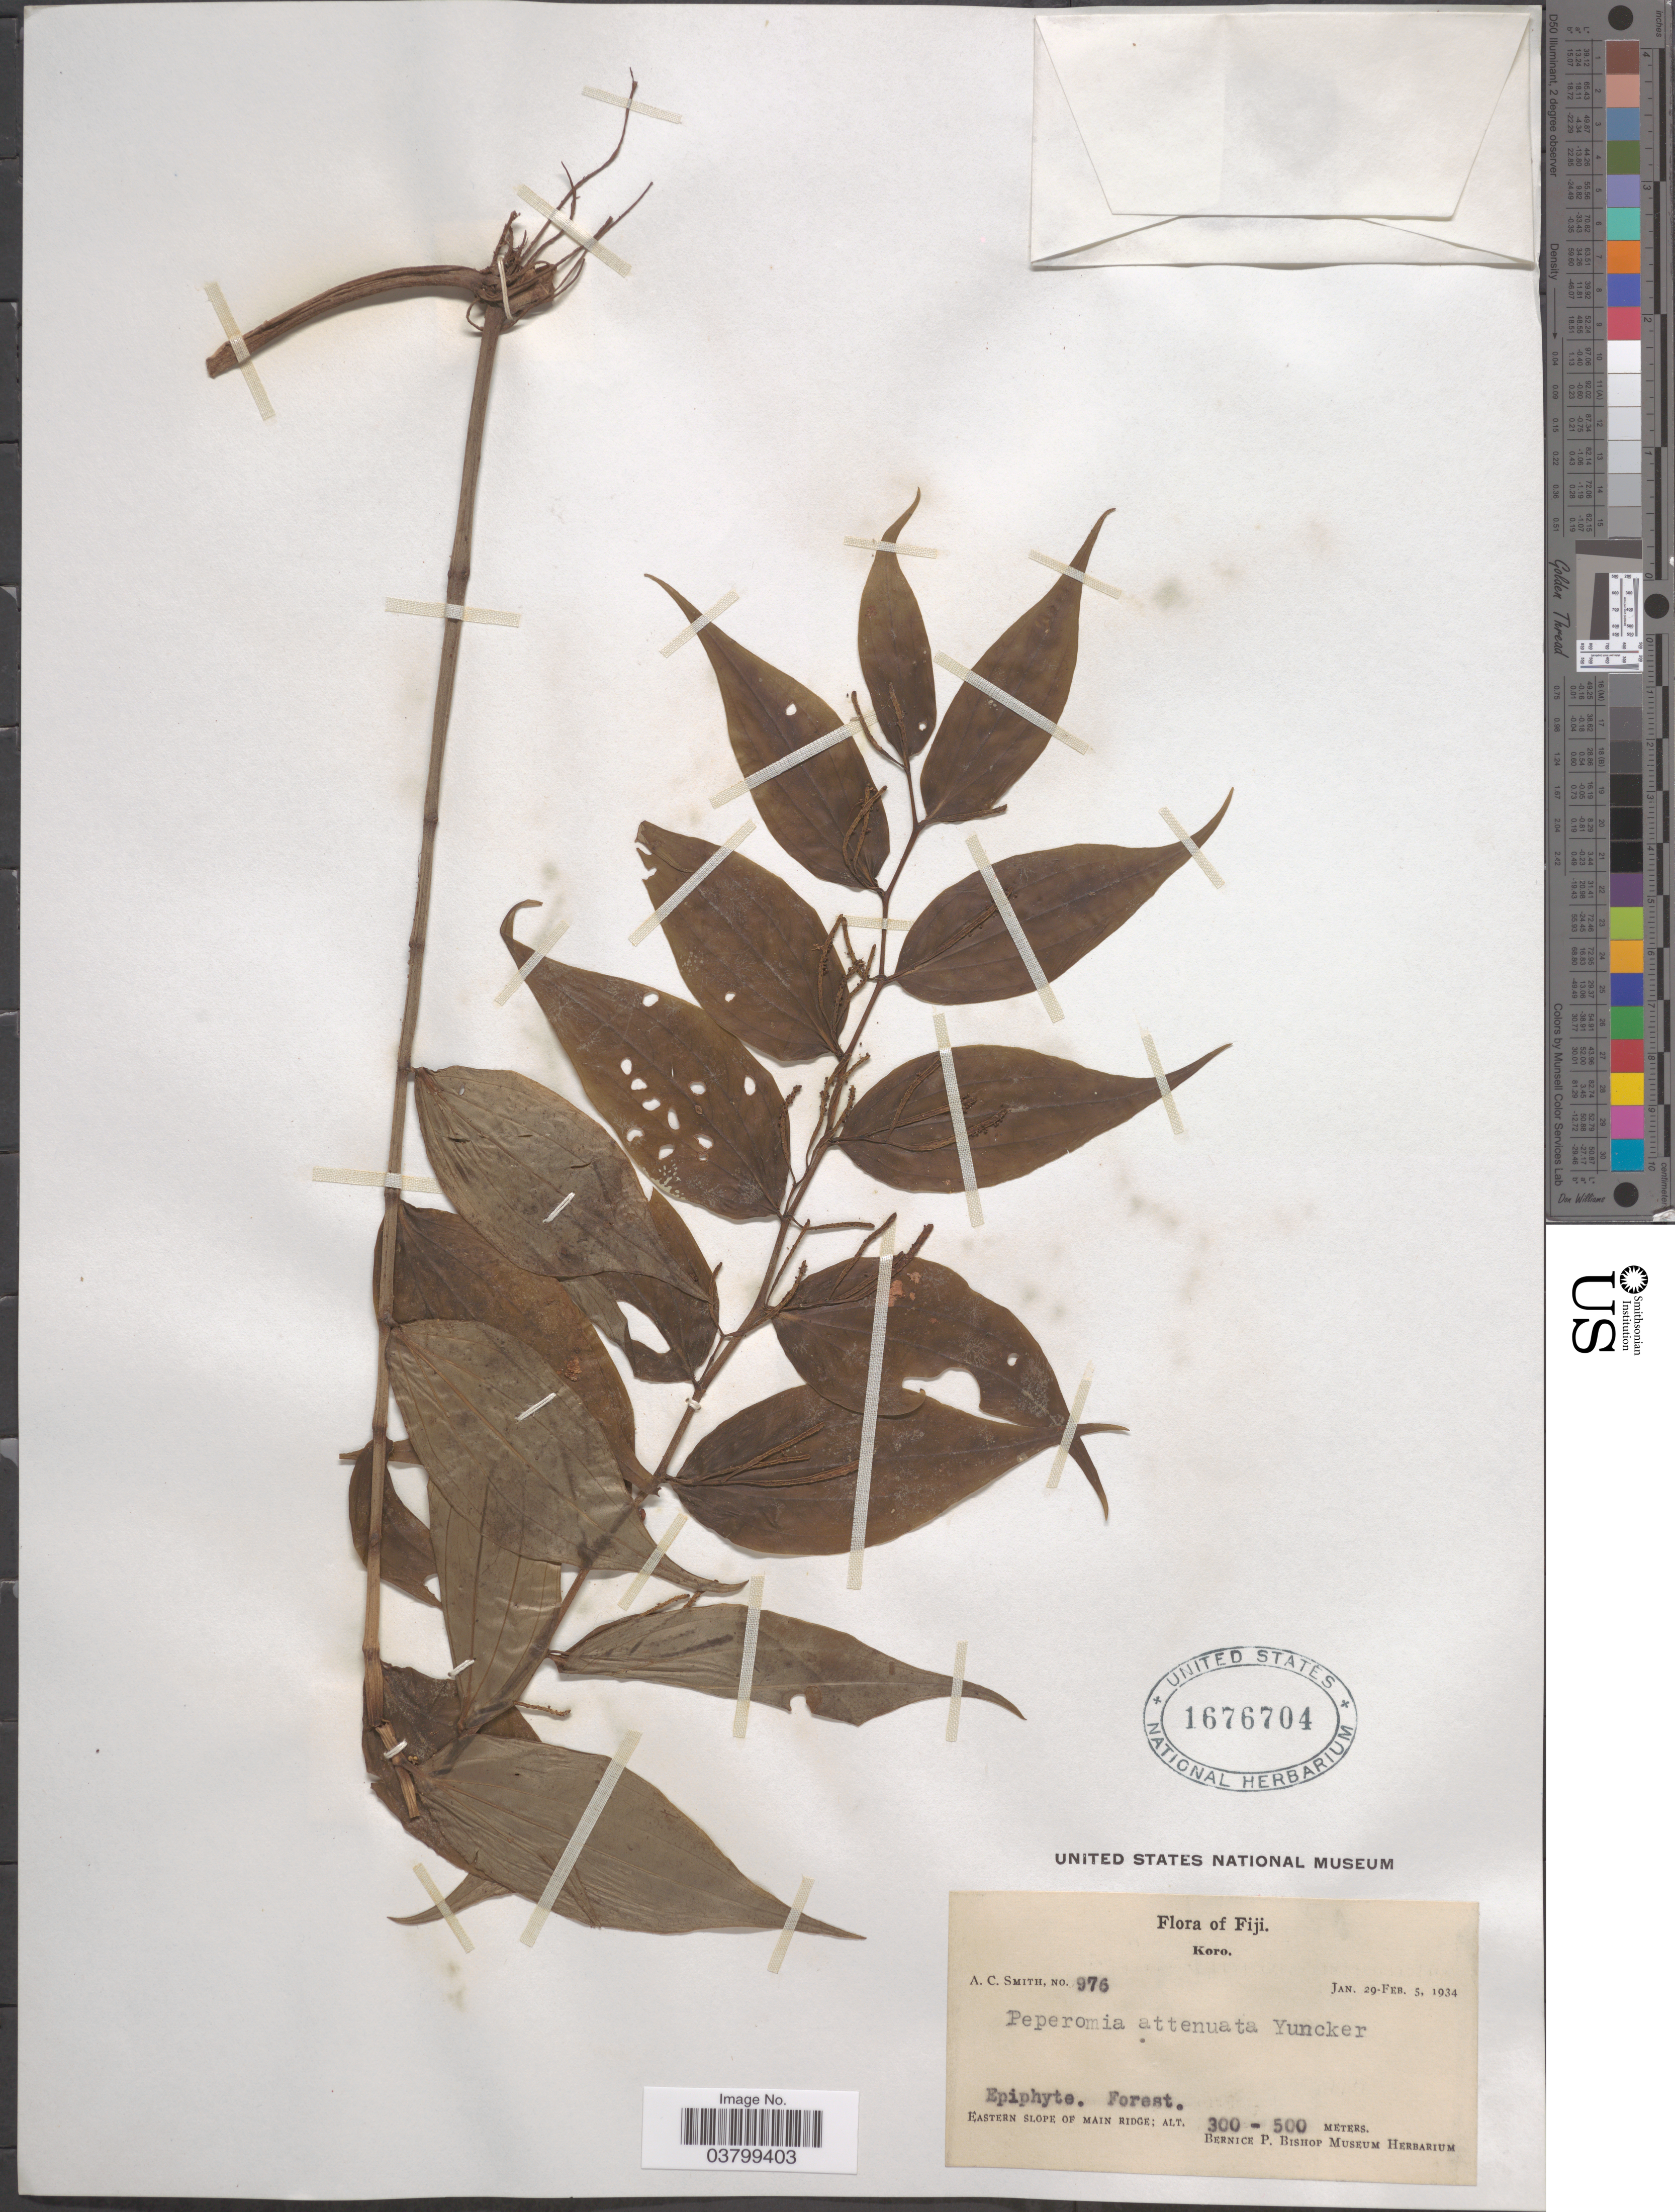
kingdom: Plantae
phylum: Tracheophyta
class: Magnoliopsida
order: Piperales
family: Piperaceae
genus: Peperomia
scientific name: Peperomia attenuata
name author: Yunck.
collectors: A. C. Smith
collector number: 976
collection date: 1934-01-29/1934-02-05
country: Fiji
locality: Koro. Eastern slope of Main Ridge.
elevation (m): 300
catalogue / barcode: US 1676704